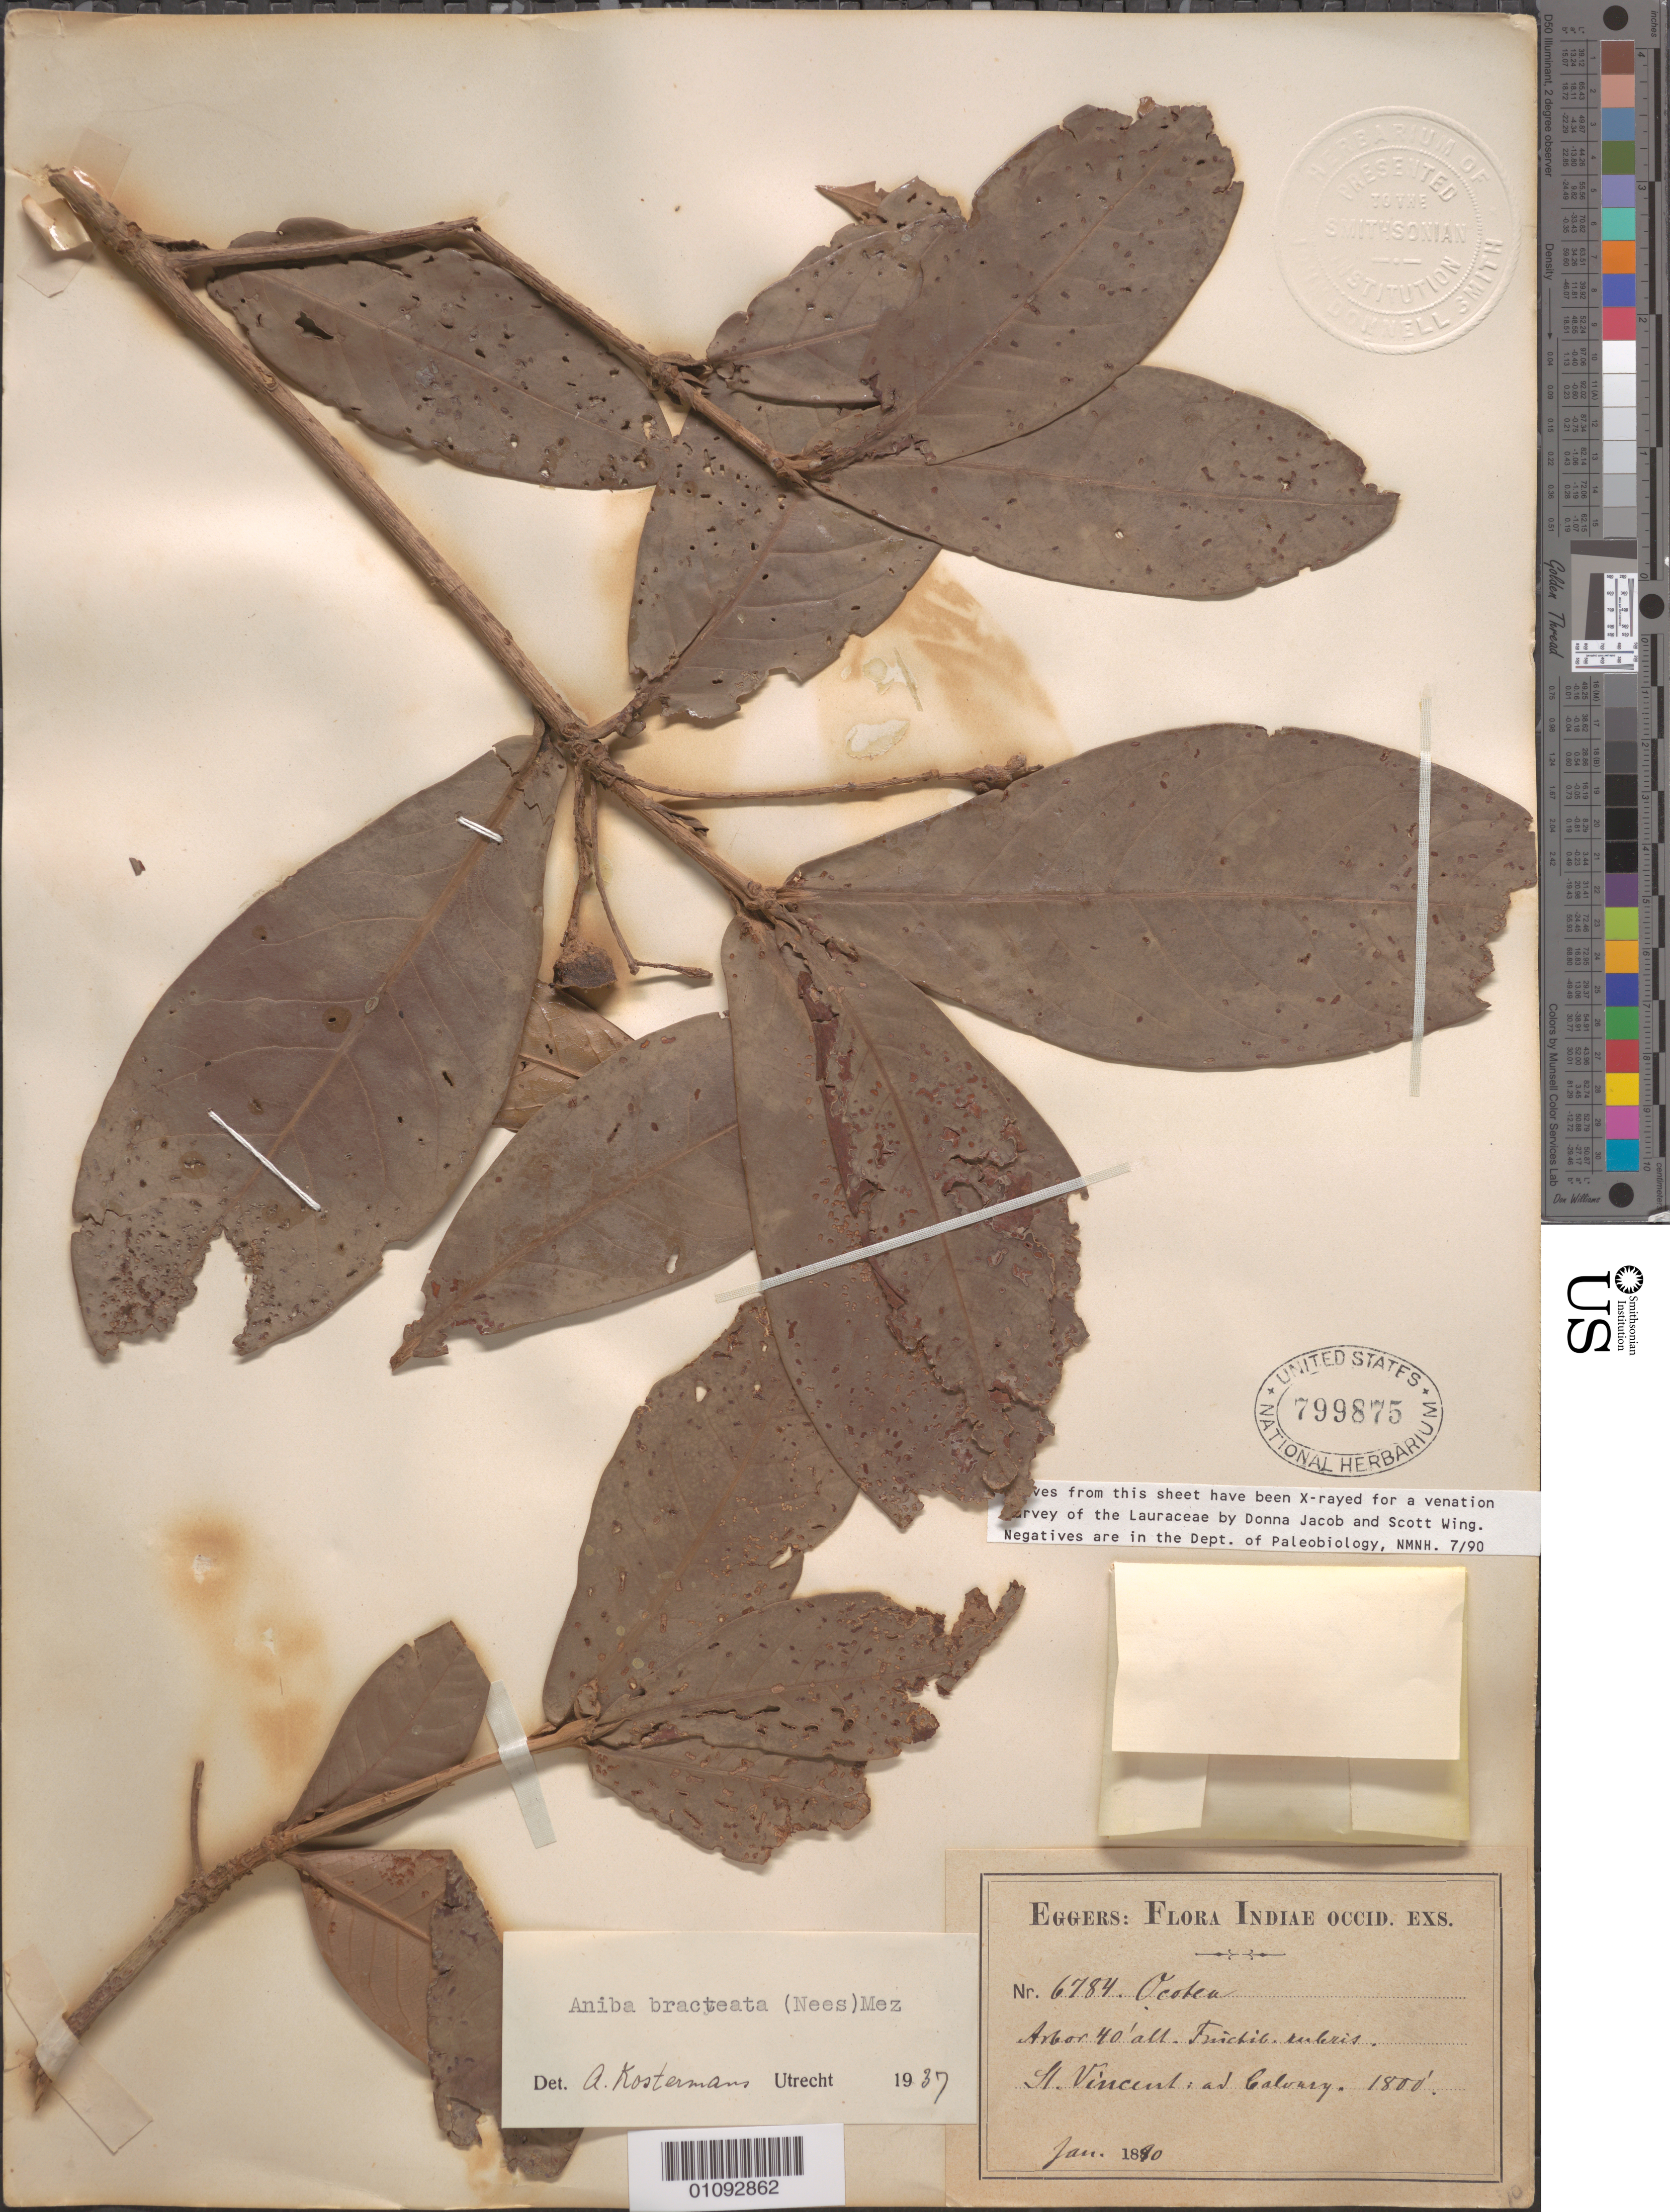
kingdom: Plantae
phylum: Tracheophyta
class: Magnoliopsida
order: Laurales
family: Lauraceae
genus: Aniba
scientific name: Aniba bracteata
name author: (Nees) Mez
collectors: H. F. A. von Eggers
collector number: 6784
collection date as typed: Jan 1890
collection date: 1890-01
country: St. Vincent - Grenadines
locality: Calvary.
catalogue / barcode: US 799875